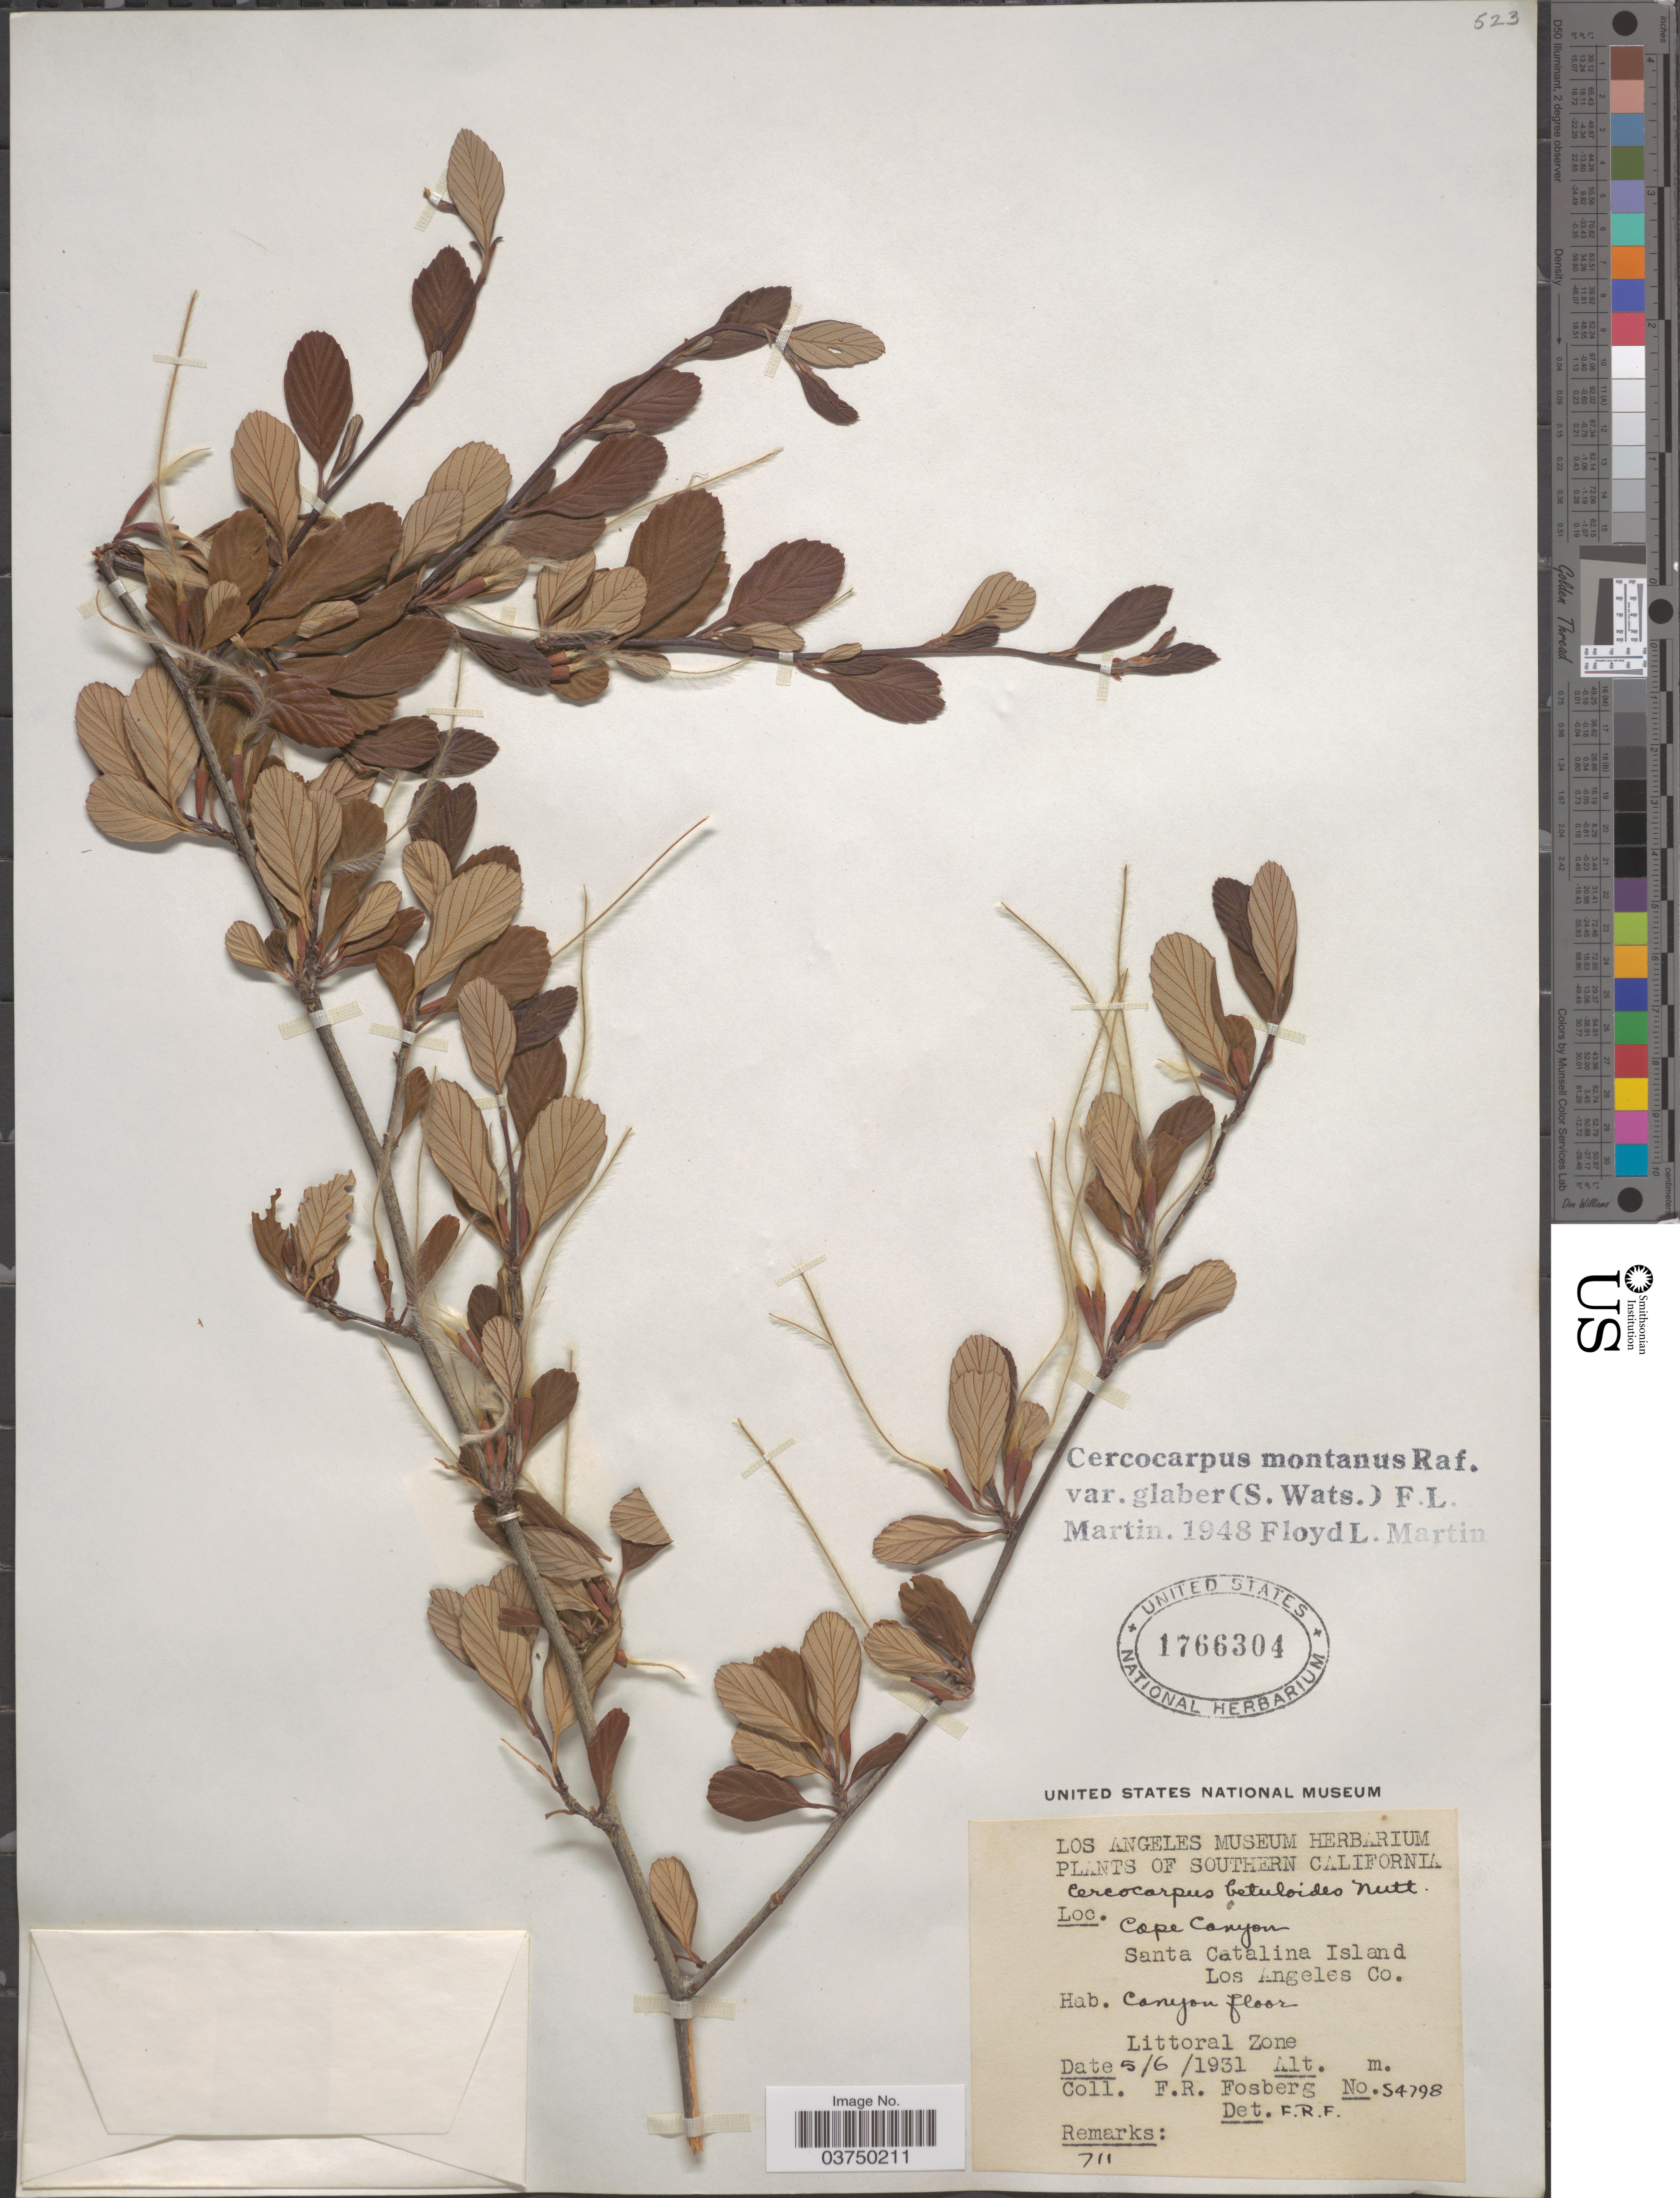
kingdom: Plantae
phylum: Tracheophyta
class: Magnoliopsida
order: Rosales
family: Rosaceae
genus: Cercocarpus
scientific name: Cercocarpus montanus var. glaber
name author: (S. Watson) F.L. Martin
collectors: F. R. Fosberg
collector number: S4798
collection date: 1931-05-06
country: United States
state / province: California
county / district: Los Angeles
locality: Southern California. Cope Canyon. Santa Catalina Island. Los Angeles Co. Canyon floor. Littoral Zone.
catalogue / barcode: US 1766304